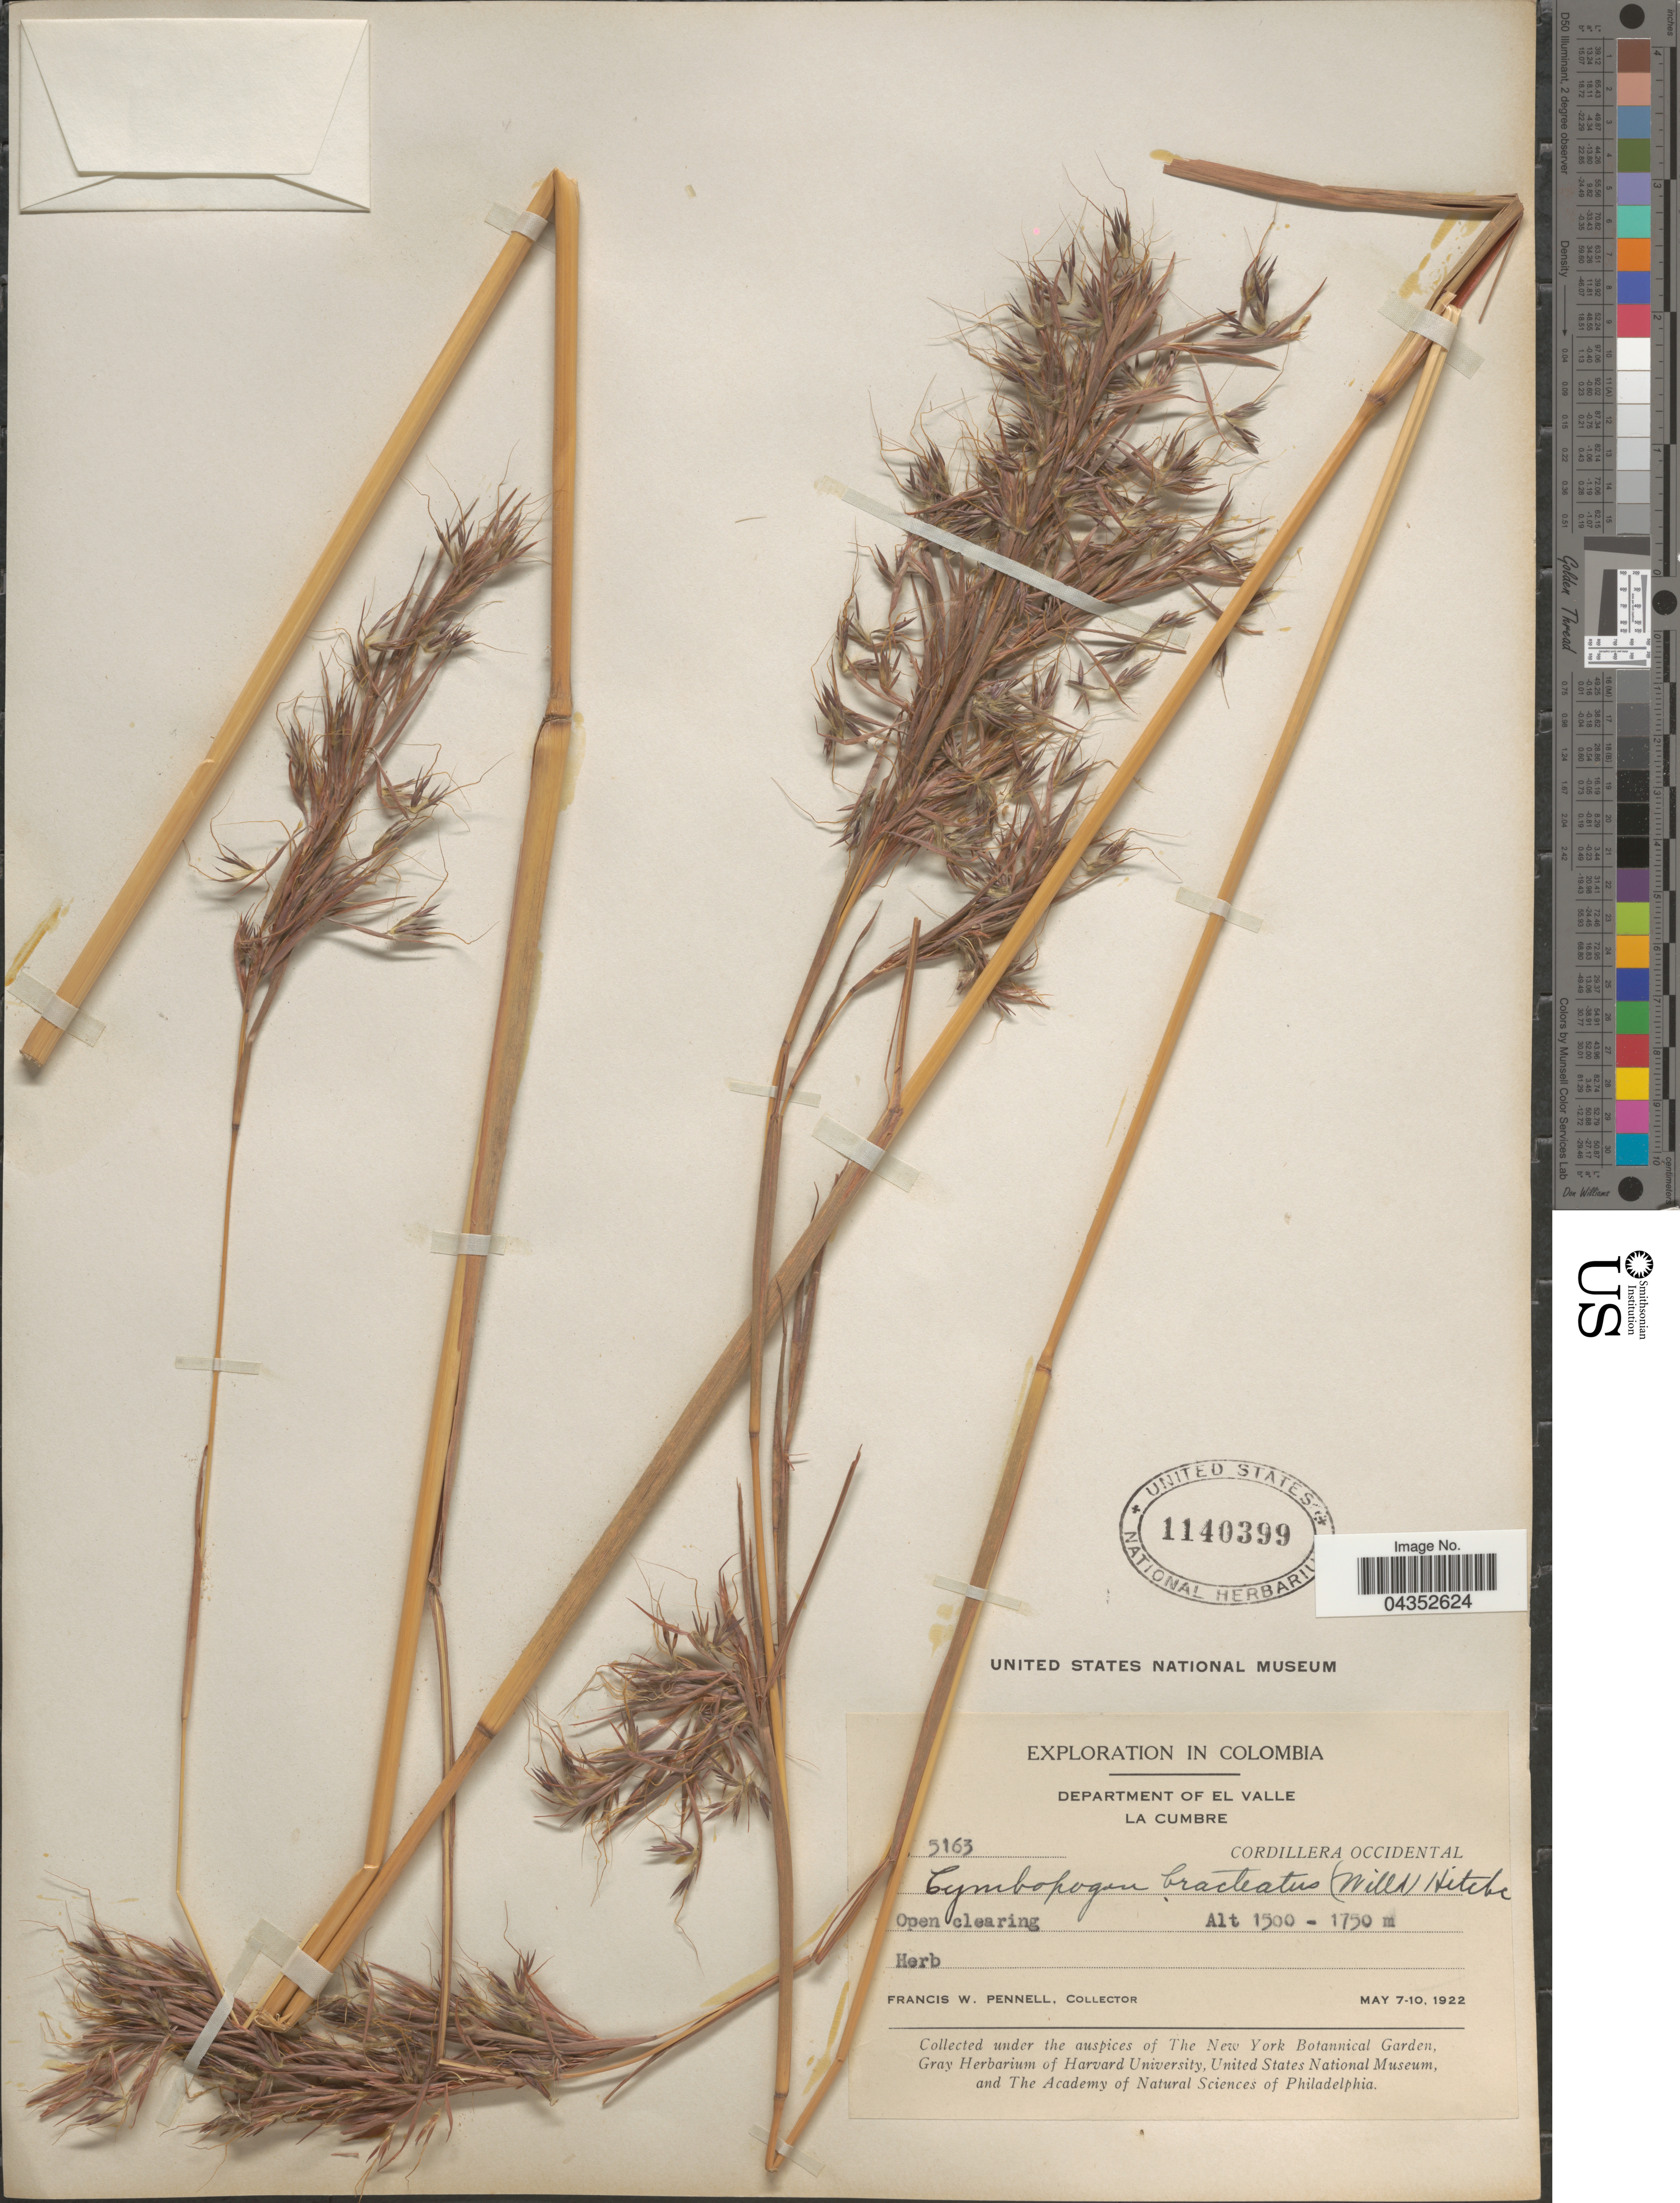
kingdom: Plantae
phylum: Tracheophyta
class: Liliopsida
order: Poales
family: Poaceae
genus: Hyparrhenia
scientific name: Hyparrhenia bracteata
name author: (Humb. & Bonpl.) Stapf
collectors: F. W. Pennell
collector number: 5163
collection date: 1922-05-07/1922-05-10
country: Colombia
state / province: Valle del Cauca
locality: Exploration in Colombia. Department of El Valle. La Cumbre. Cordillera Occidental.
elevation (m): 1500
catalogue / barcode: US 1140399